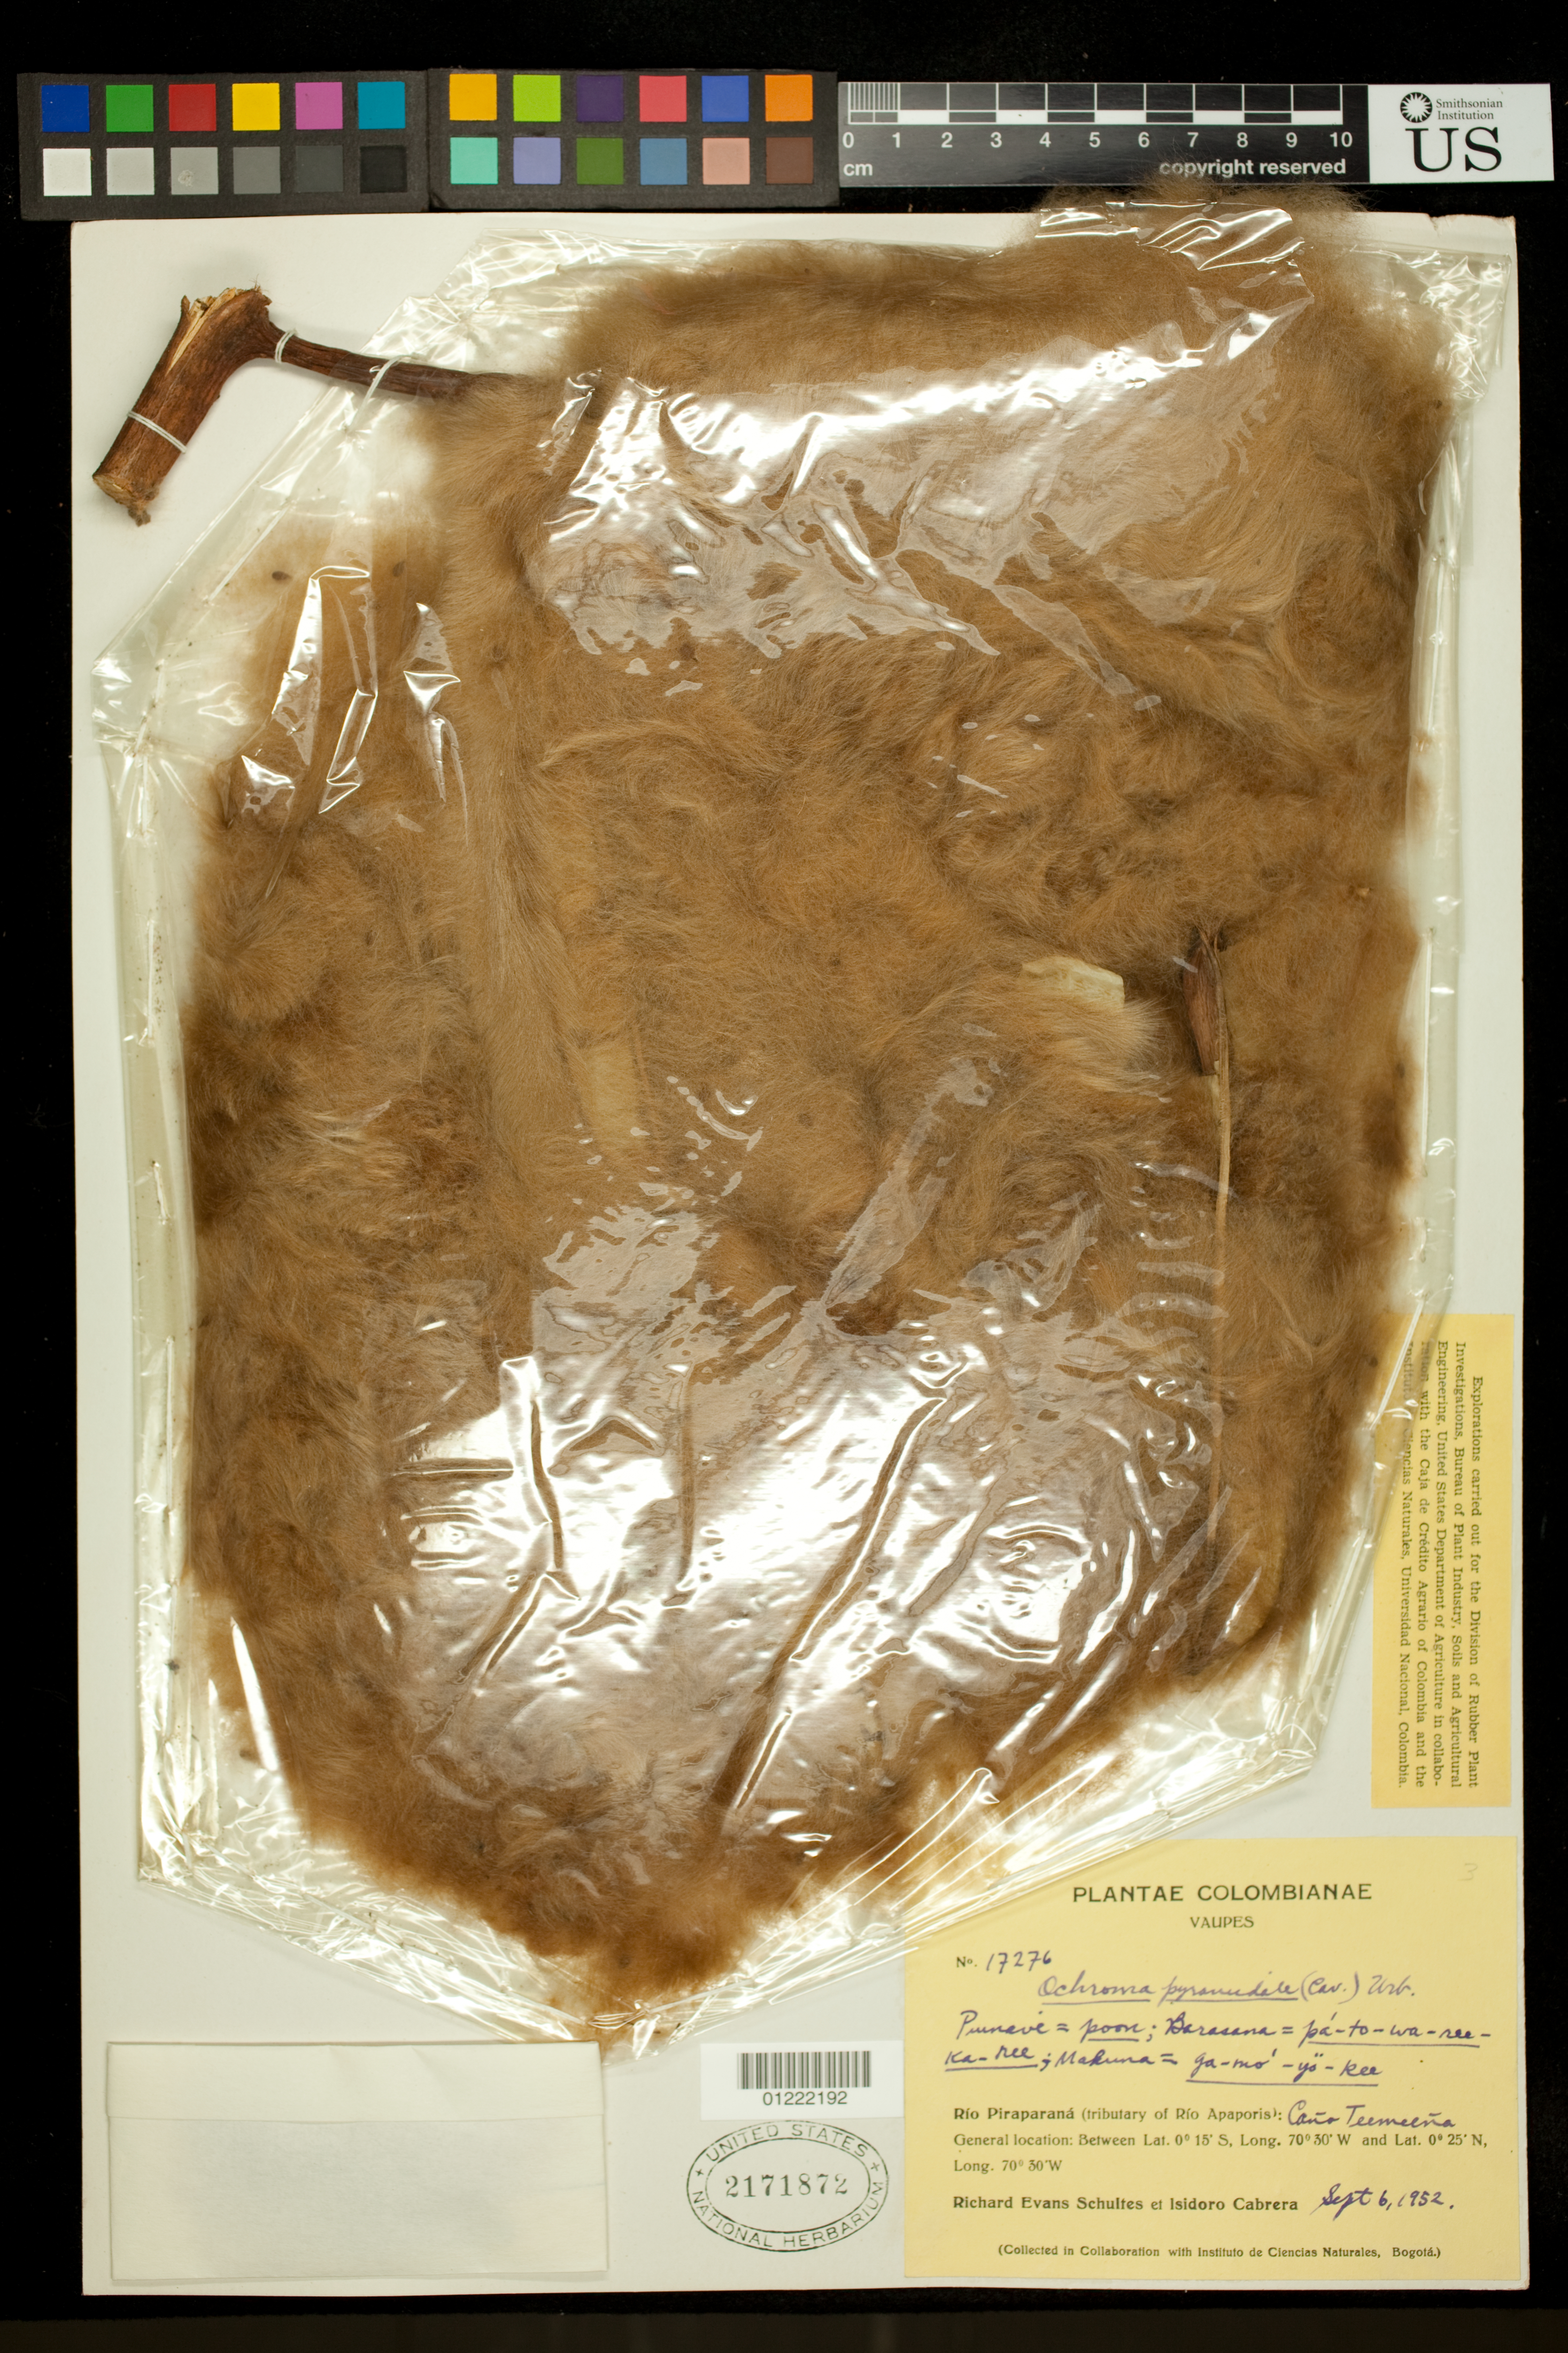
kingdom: Plantae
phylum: Tracheophyta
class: Magnoliopsida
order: Malvales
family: Malvaceae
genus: Ochroma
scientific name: Ochroma pyramidale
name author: (Cav. ex Lam.) Urb.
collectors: R. E. Schultes & I. Cabrera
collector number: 17276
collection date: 1952-09-06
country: Colombia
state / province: Vaupés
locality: Rio Piraparana (tributary of Rio Apaporis): Cana Teemeena,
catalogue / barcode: US 2171872